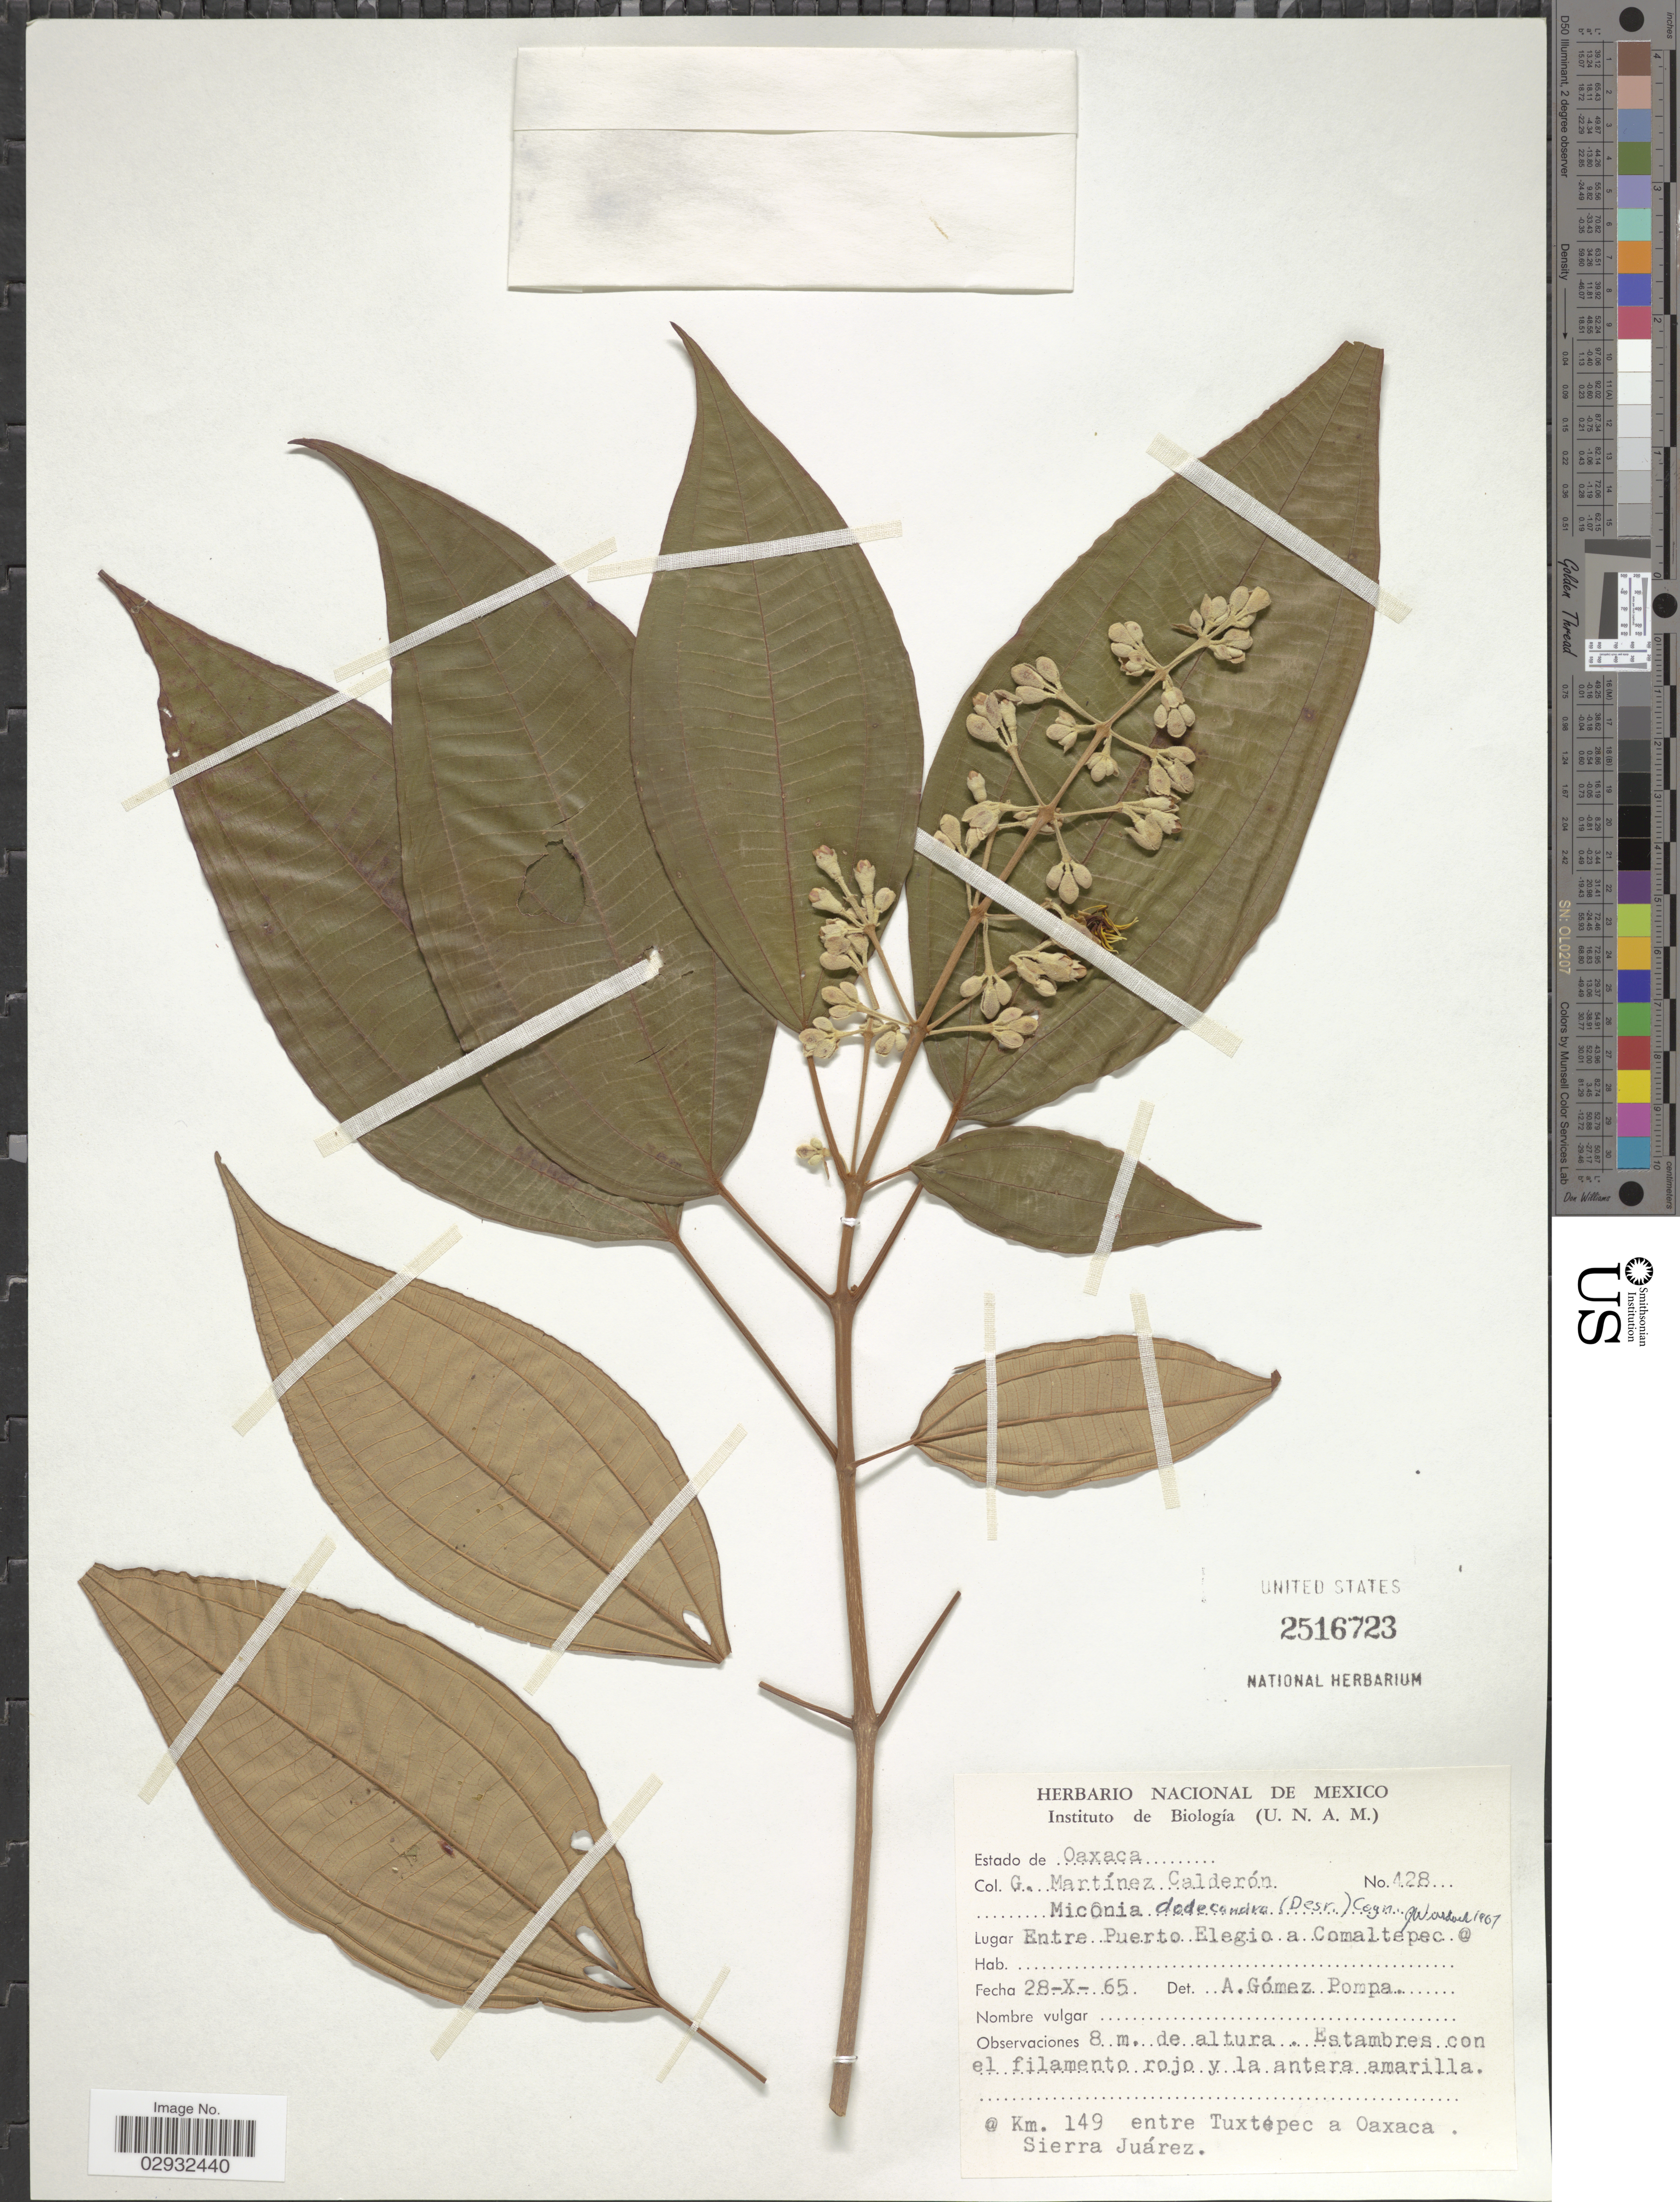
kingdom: Plantae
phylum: Tracheophyta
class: Magnoliopsida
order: Myrtales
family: Melastomataceae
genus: Miconia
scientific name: Miconia dodecandra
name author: Cogn.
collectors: G. Martínez Calderón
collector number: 428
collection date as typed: Transcribed d/m/y: 28/10/65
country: Mexico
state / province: Oaxaca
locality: Entre Puerto Elegio a Comaltepec Km. 149 entre Tuxtepec a Oaxaca. Sierra Juárez.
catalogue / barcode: US 2516723